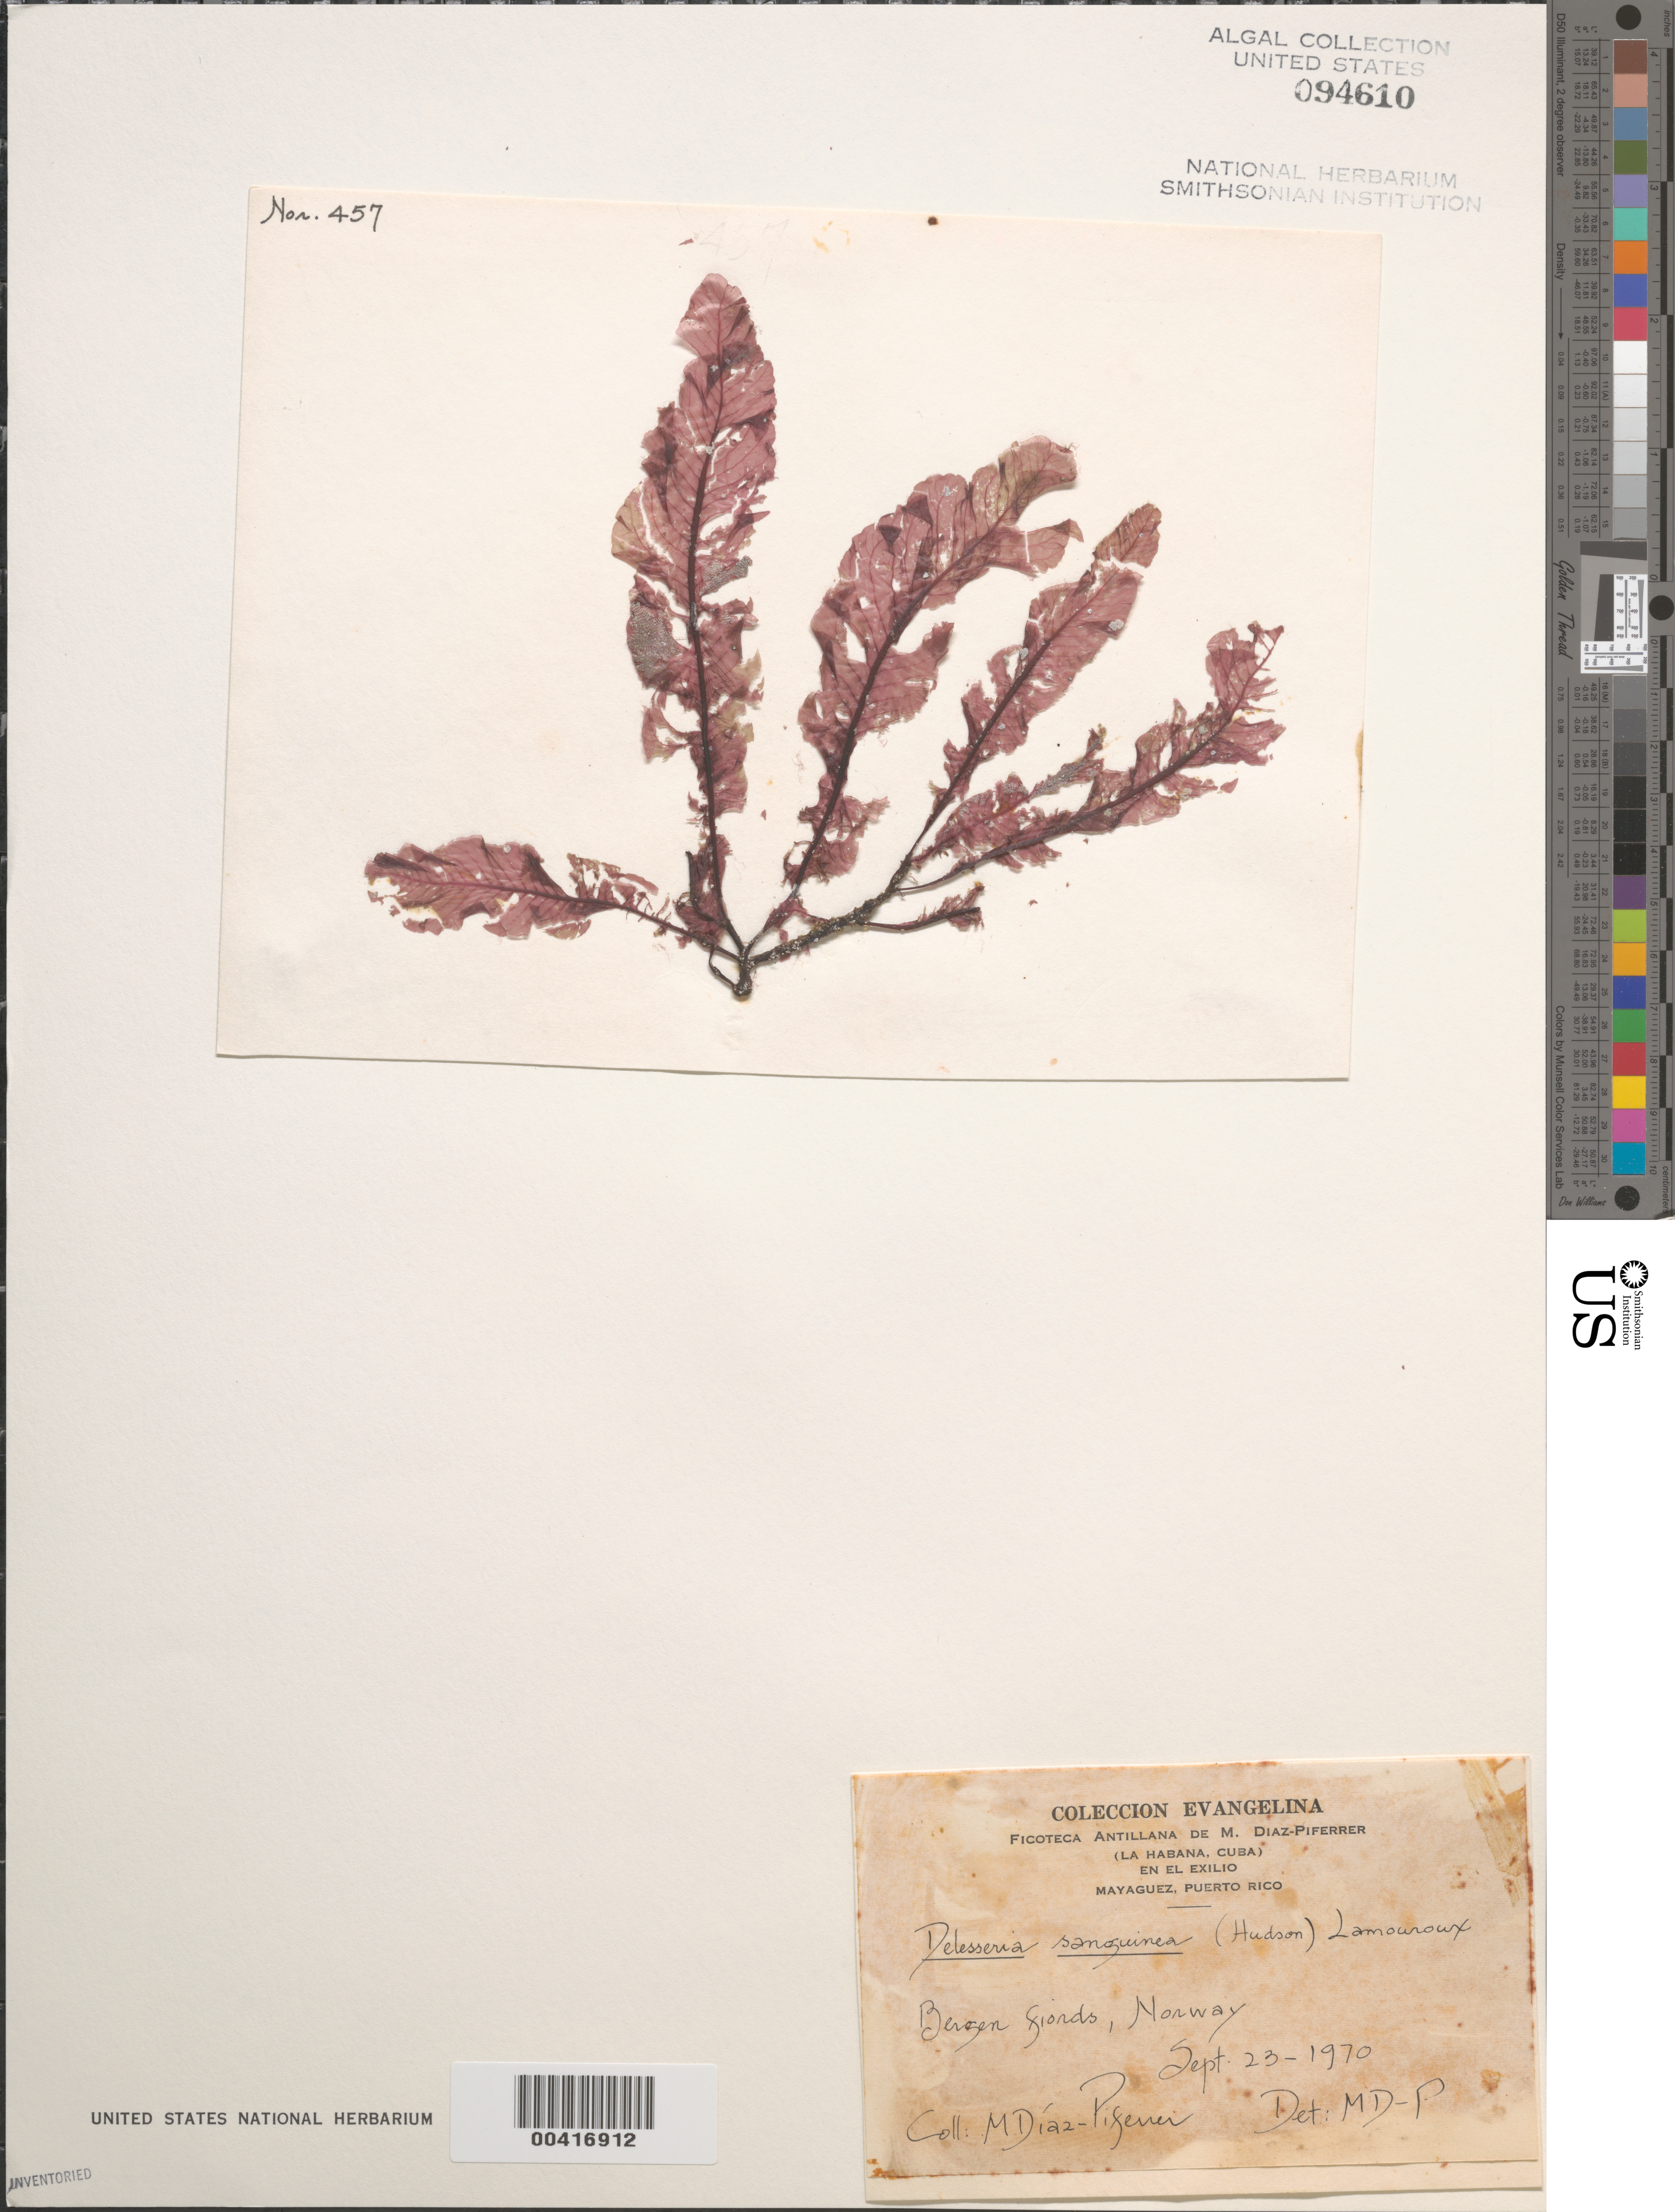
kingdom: Plantae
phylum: Rhodophyta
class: Florideophyceae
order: Ceramiales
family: Delesseriaceae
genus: Delesseria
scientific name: Delesseria sanguinea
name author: (Huds.) J.V.Lamouroux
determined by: Diaz-Piferrer, M.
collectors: M. Diaz-Piferrer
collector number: Nor. 457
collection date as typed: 23 Sep 1970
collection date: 1970-09-23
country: Norway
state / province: Hordaland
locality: Bergen fjords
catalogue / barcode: US 94610